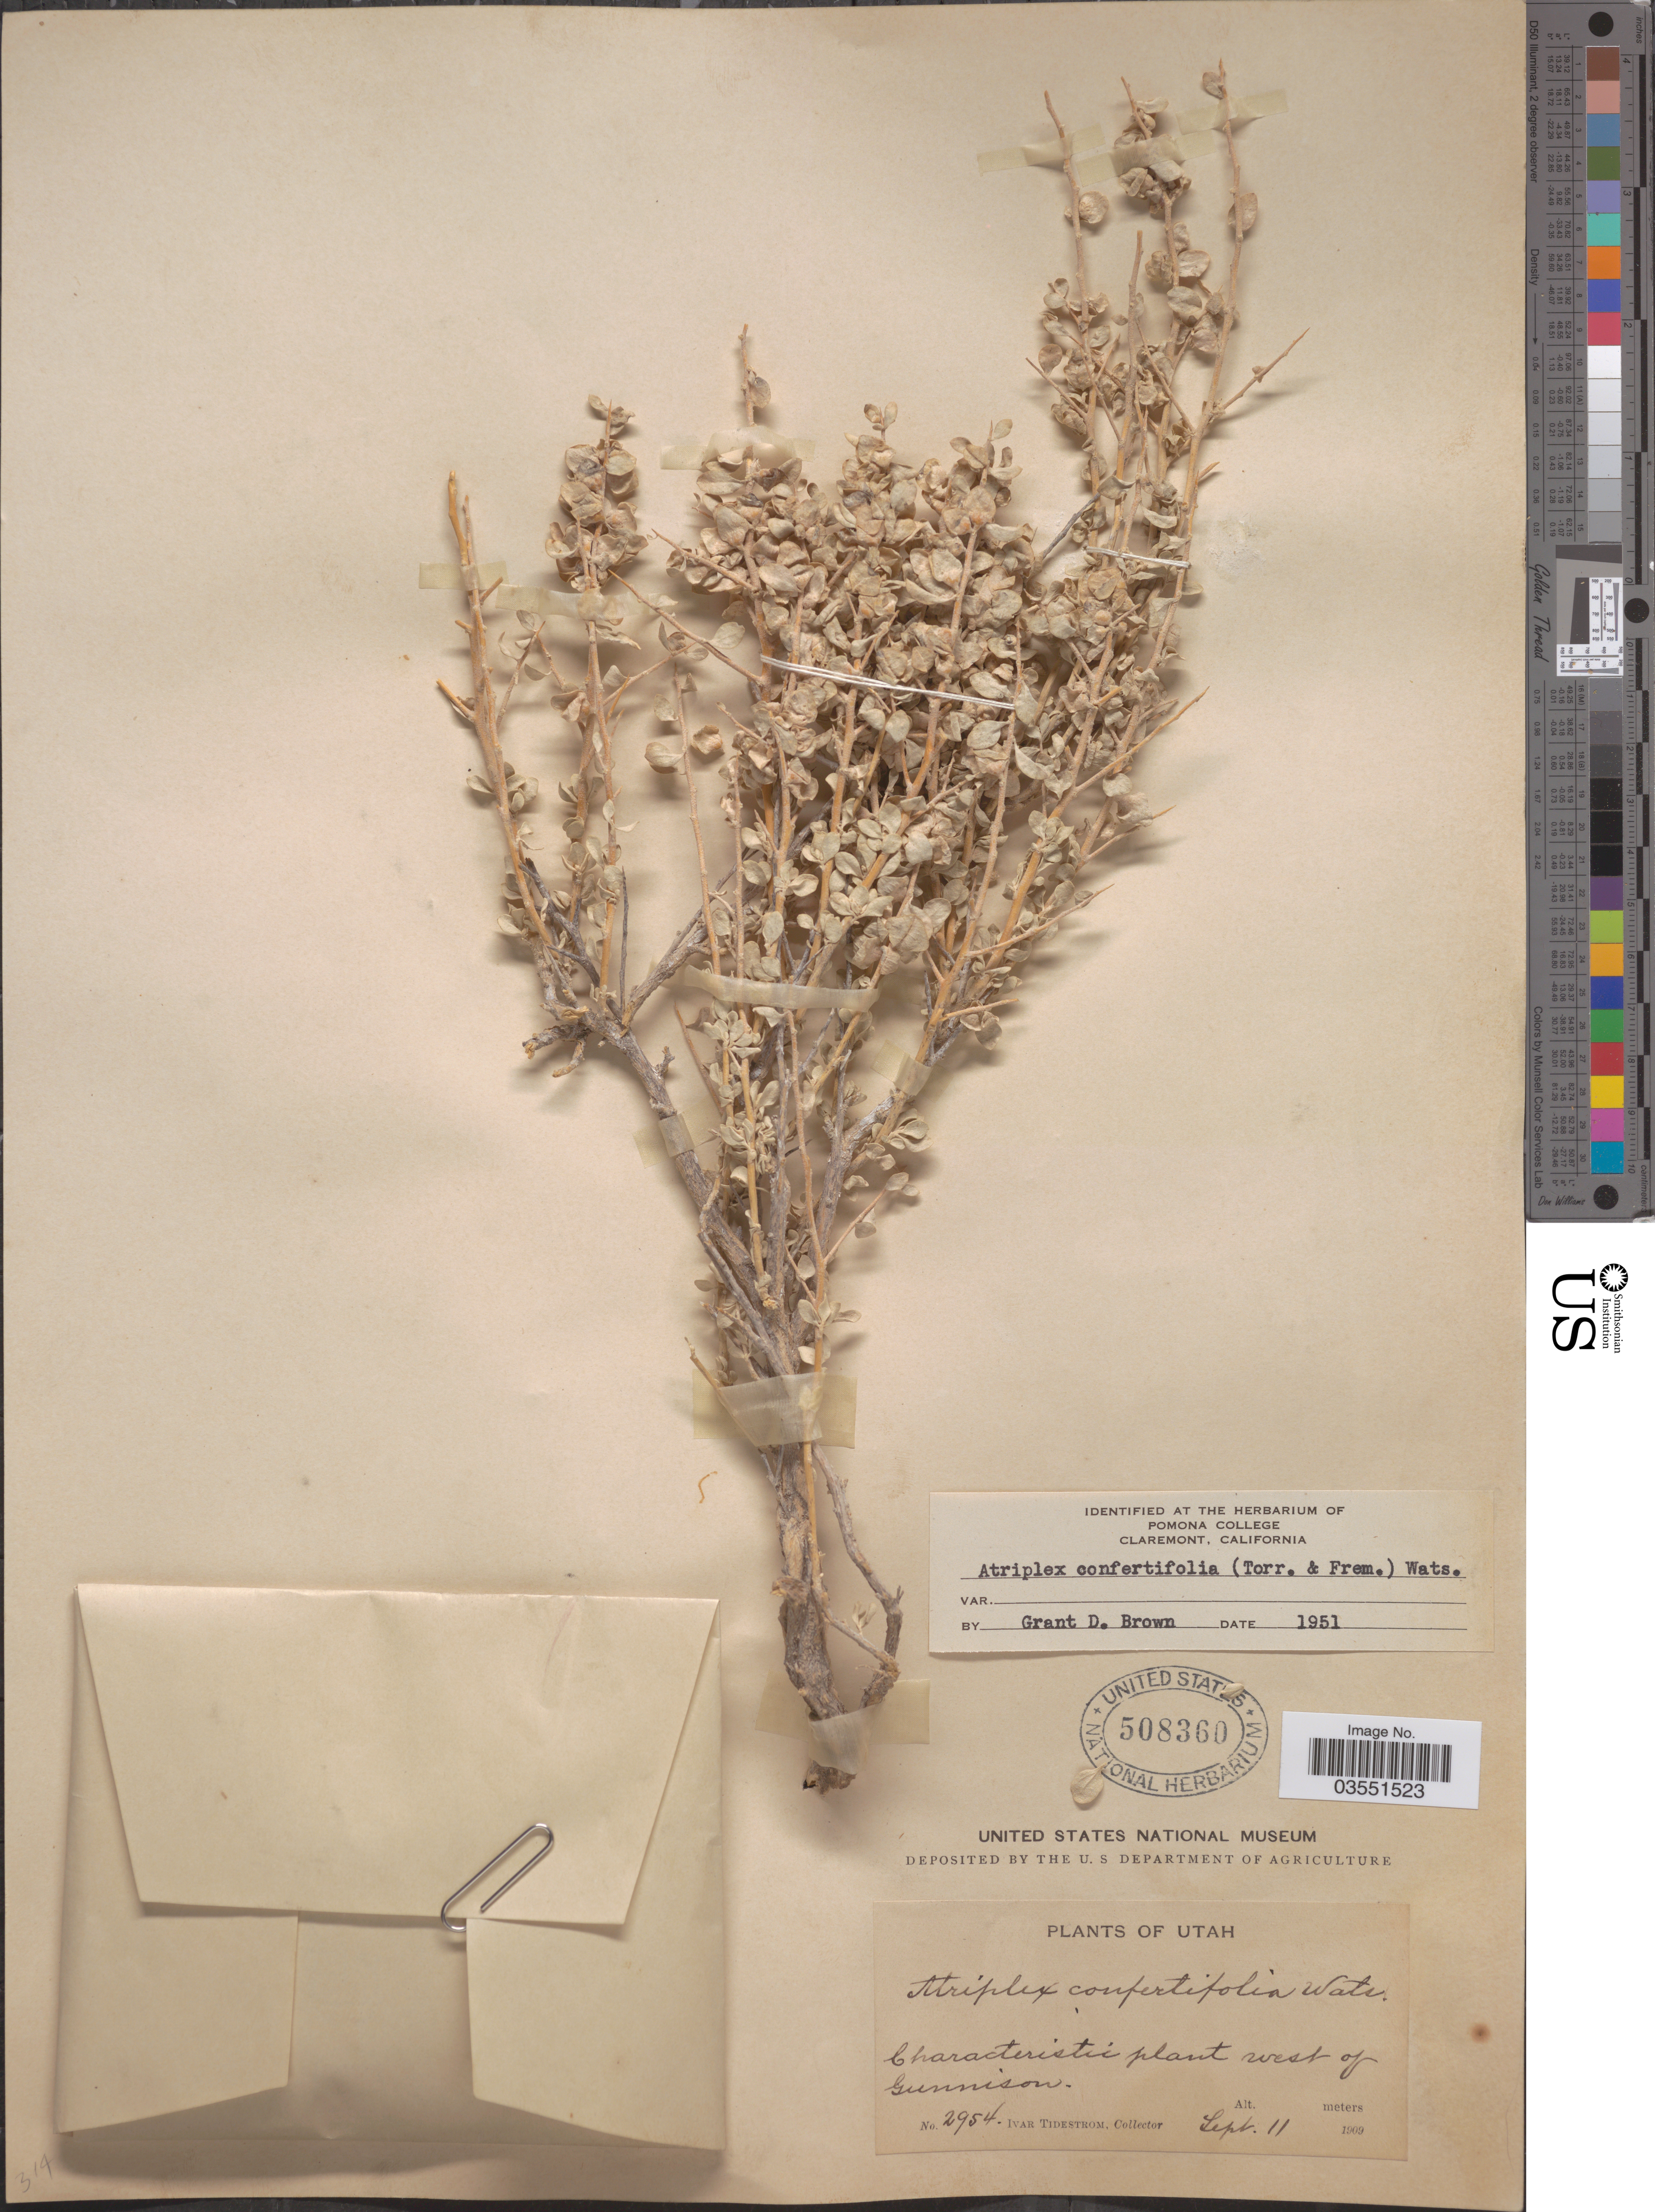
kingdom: Plantae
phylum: Tracheophyta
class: Magnoliopsida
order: Caryophyllales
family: Amaranthaceae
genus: Atriplex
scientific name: Atriplex confertifolia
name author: (Torr. & Frém.) S. Watson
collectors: I. F. Tidestrom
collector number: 2954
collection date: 1909-09-11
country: United States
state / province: Utah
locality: West of Gunnison.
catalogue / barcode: US 508360